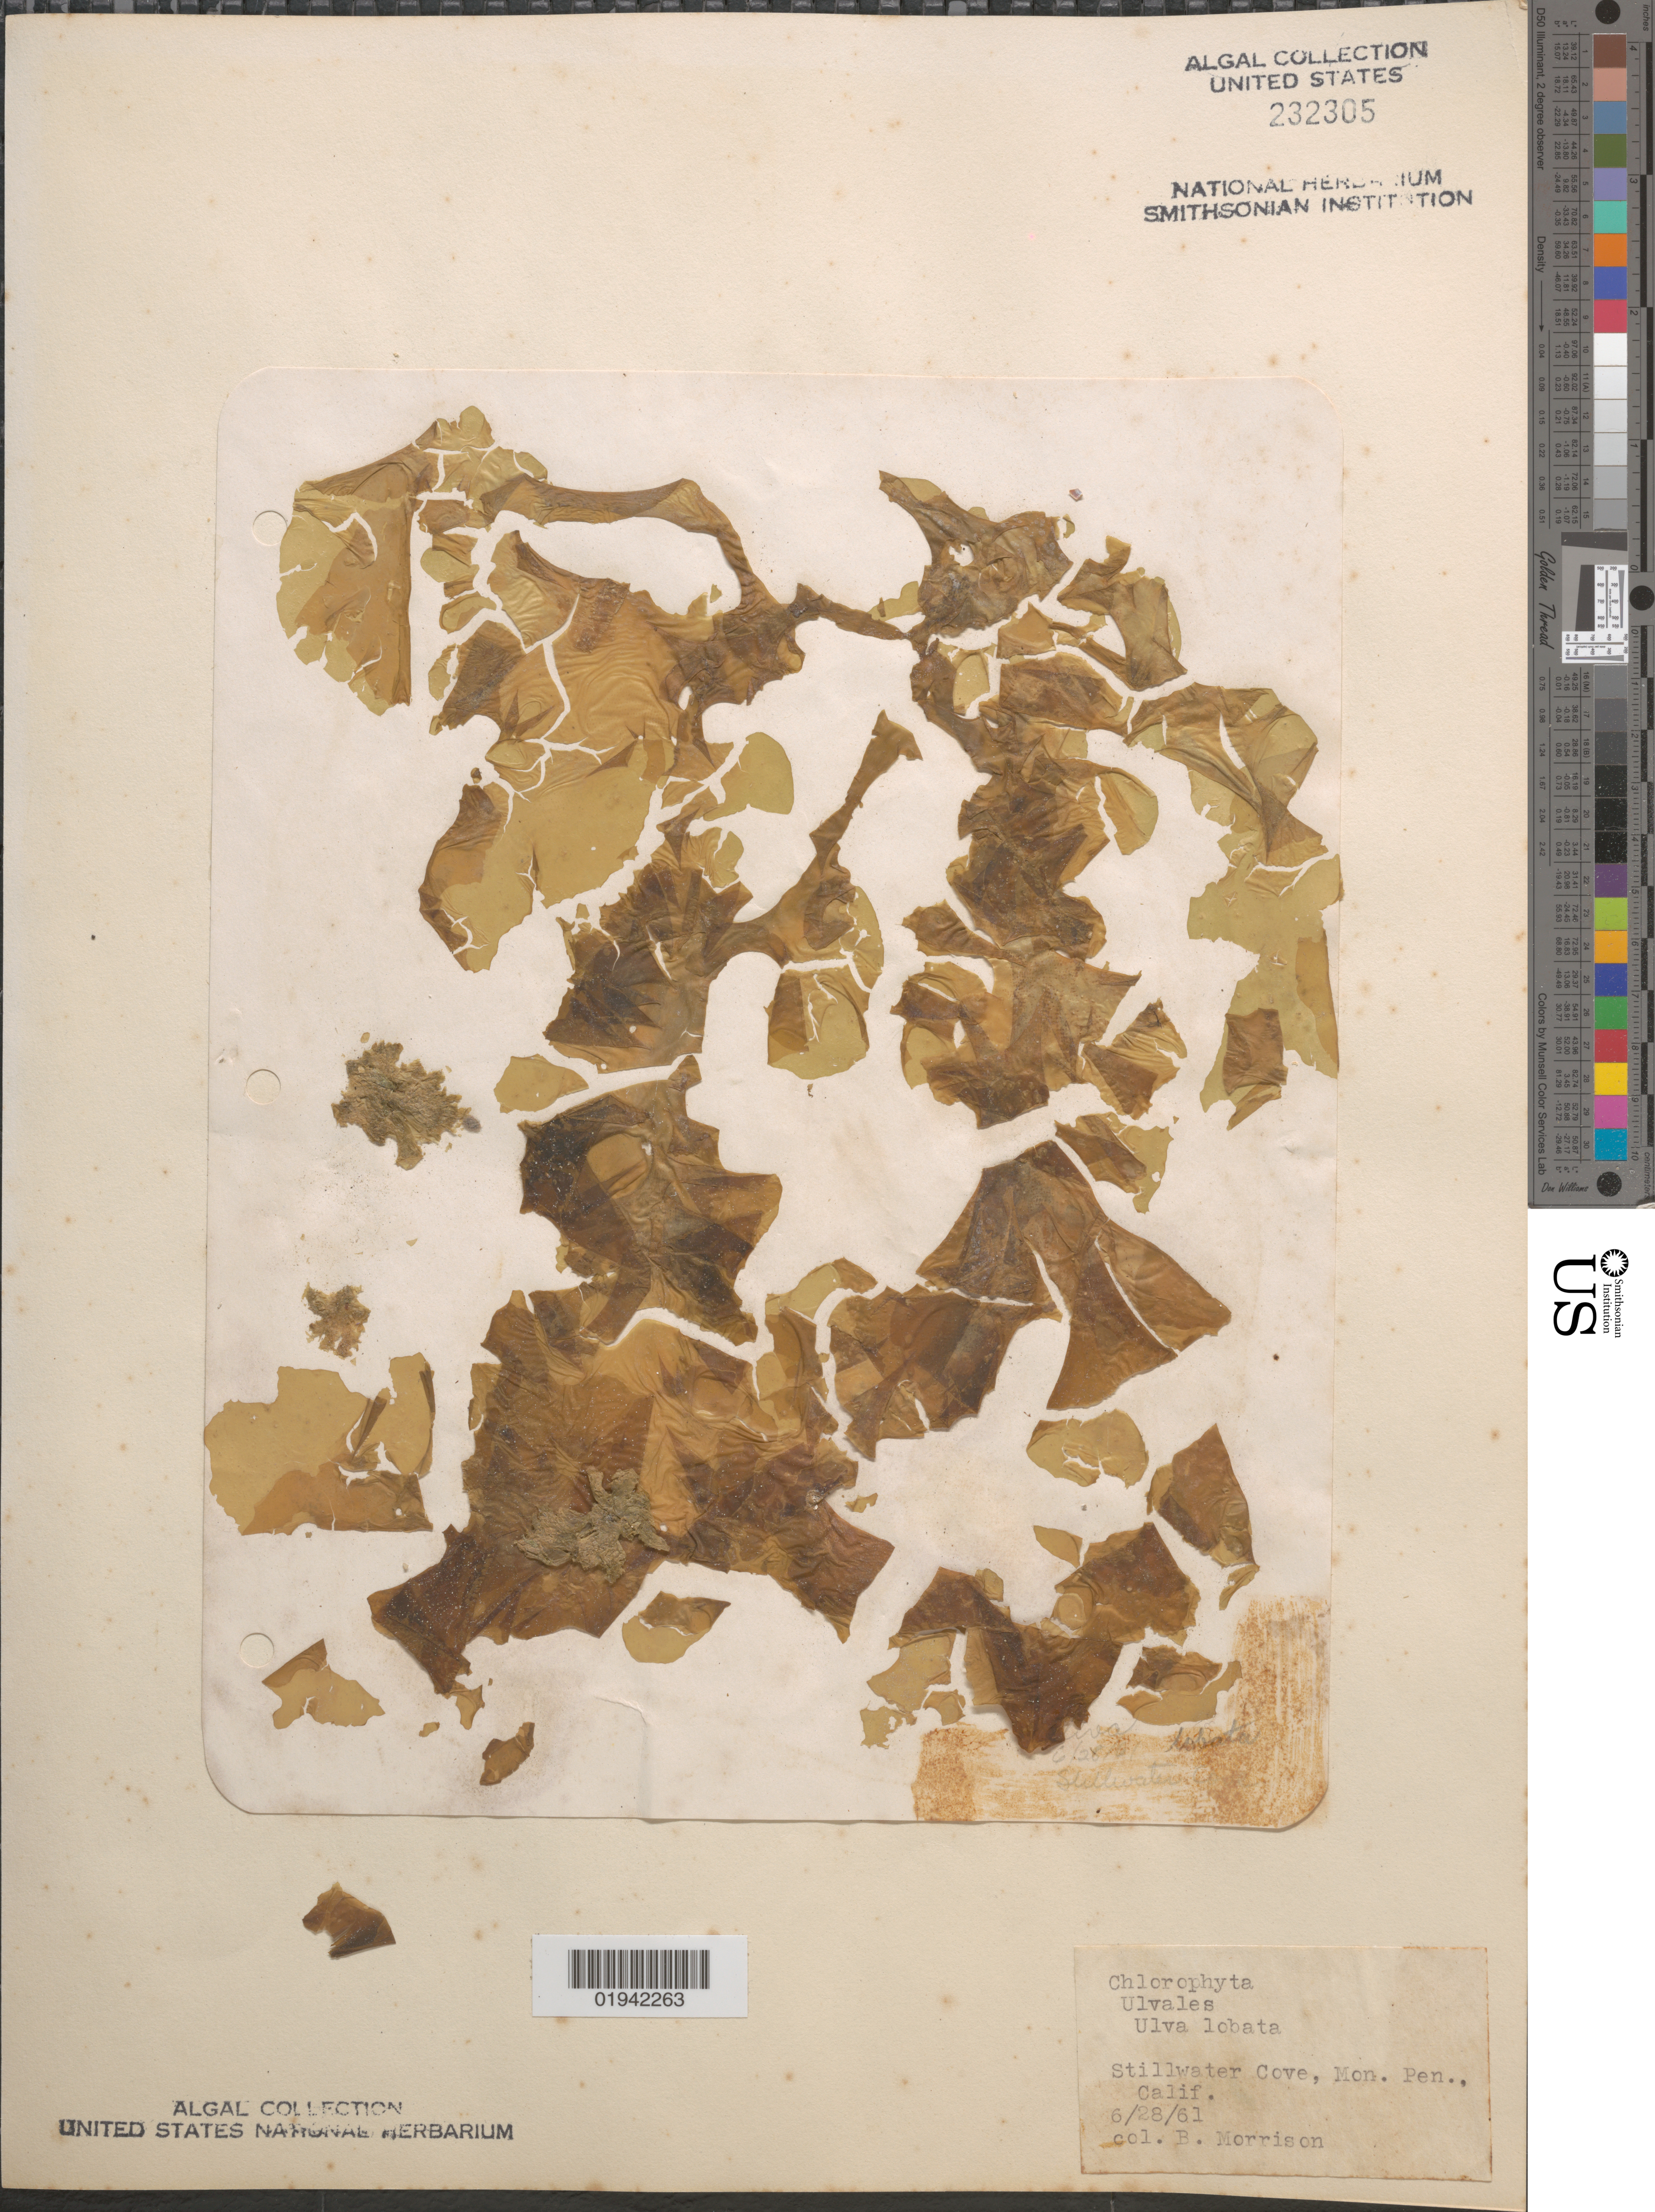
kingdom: Plantae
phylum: Chlorophyta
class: Ulvophyceae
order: Ulvales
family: Ulvaceae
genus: Ulva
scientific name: Ulva lactuca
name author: L.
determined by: Algae name updating Project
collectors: B. Morrison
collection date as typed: Transcribed d/m/y: 28/6/61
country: United States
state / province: California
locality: Stillwater Cove, Mon. Pen.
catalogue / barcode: US 232305